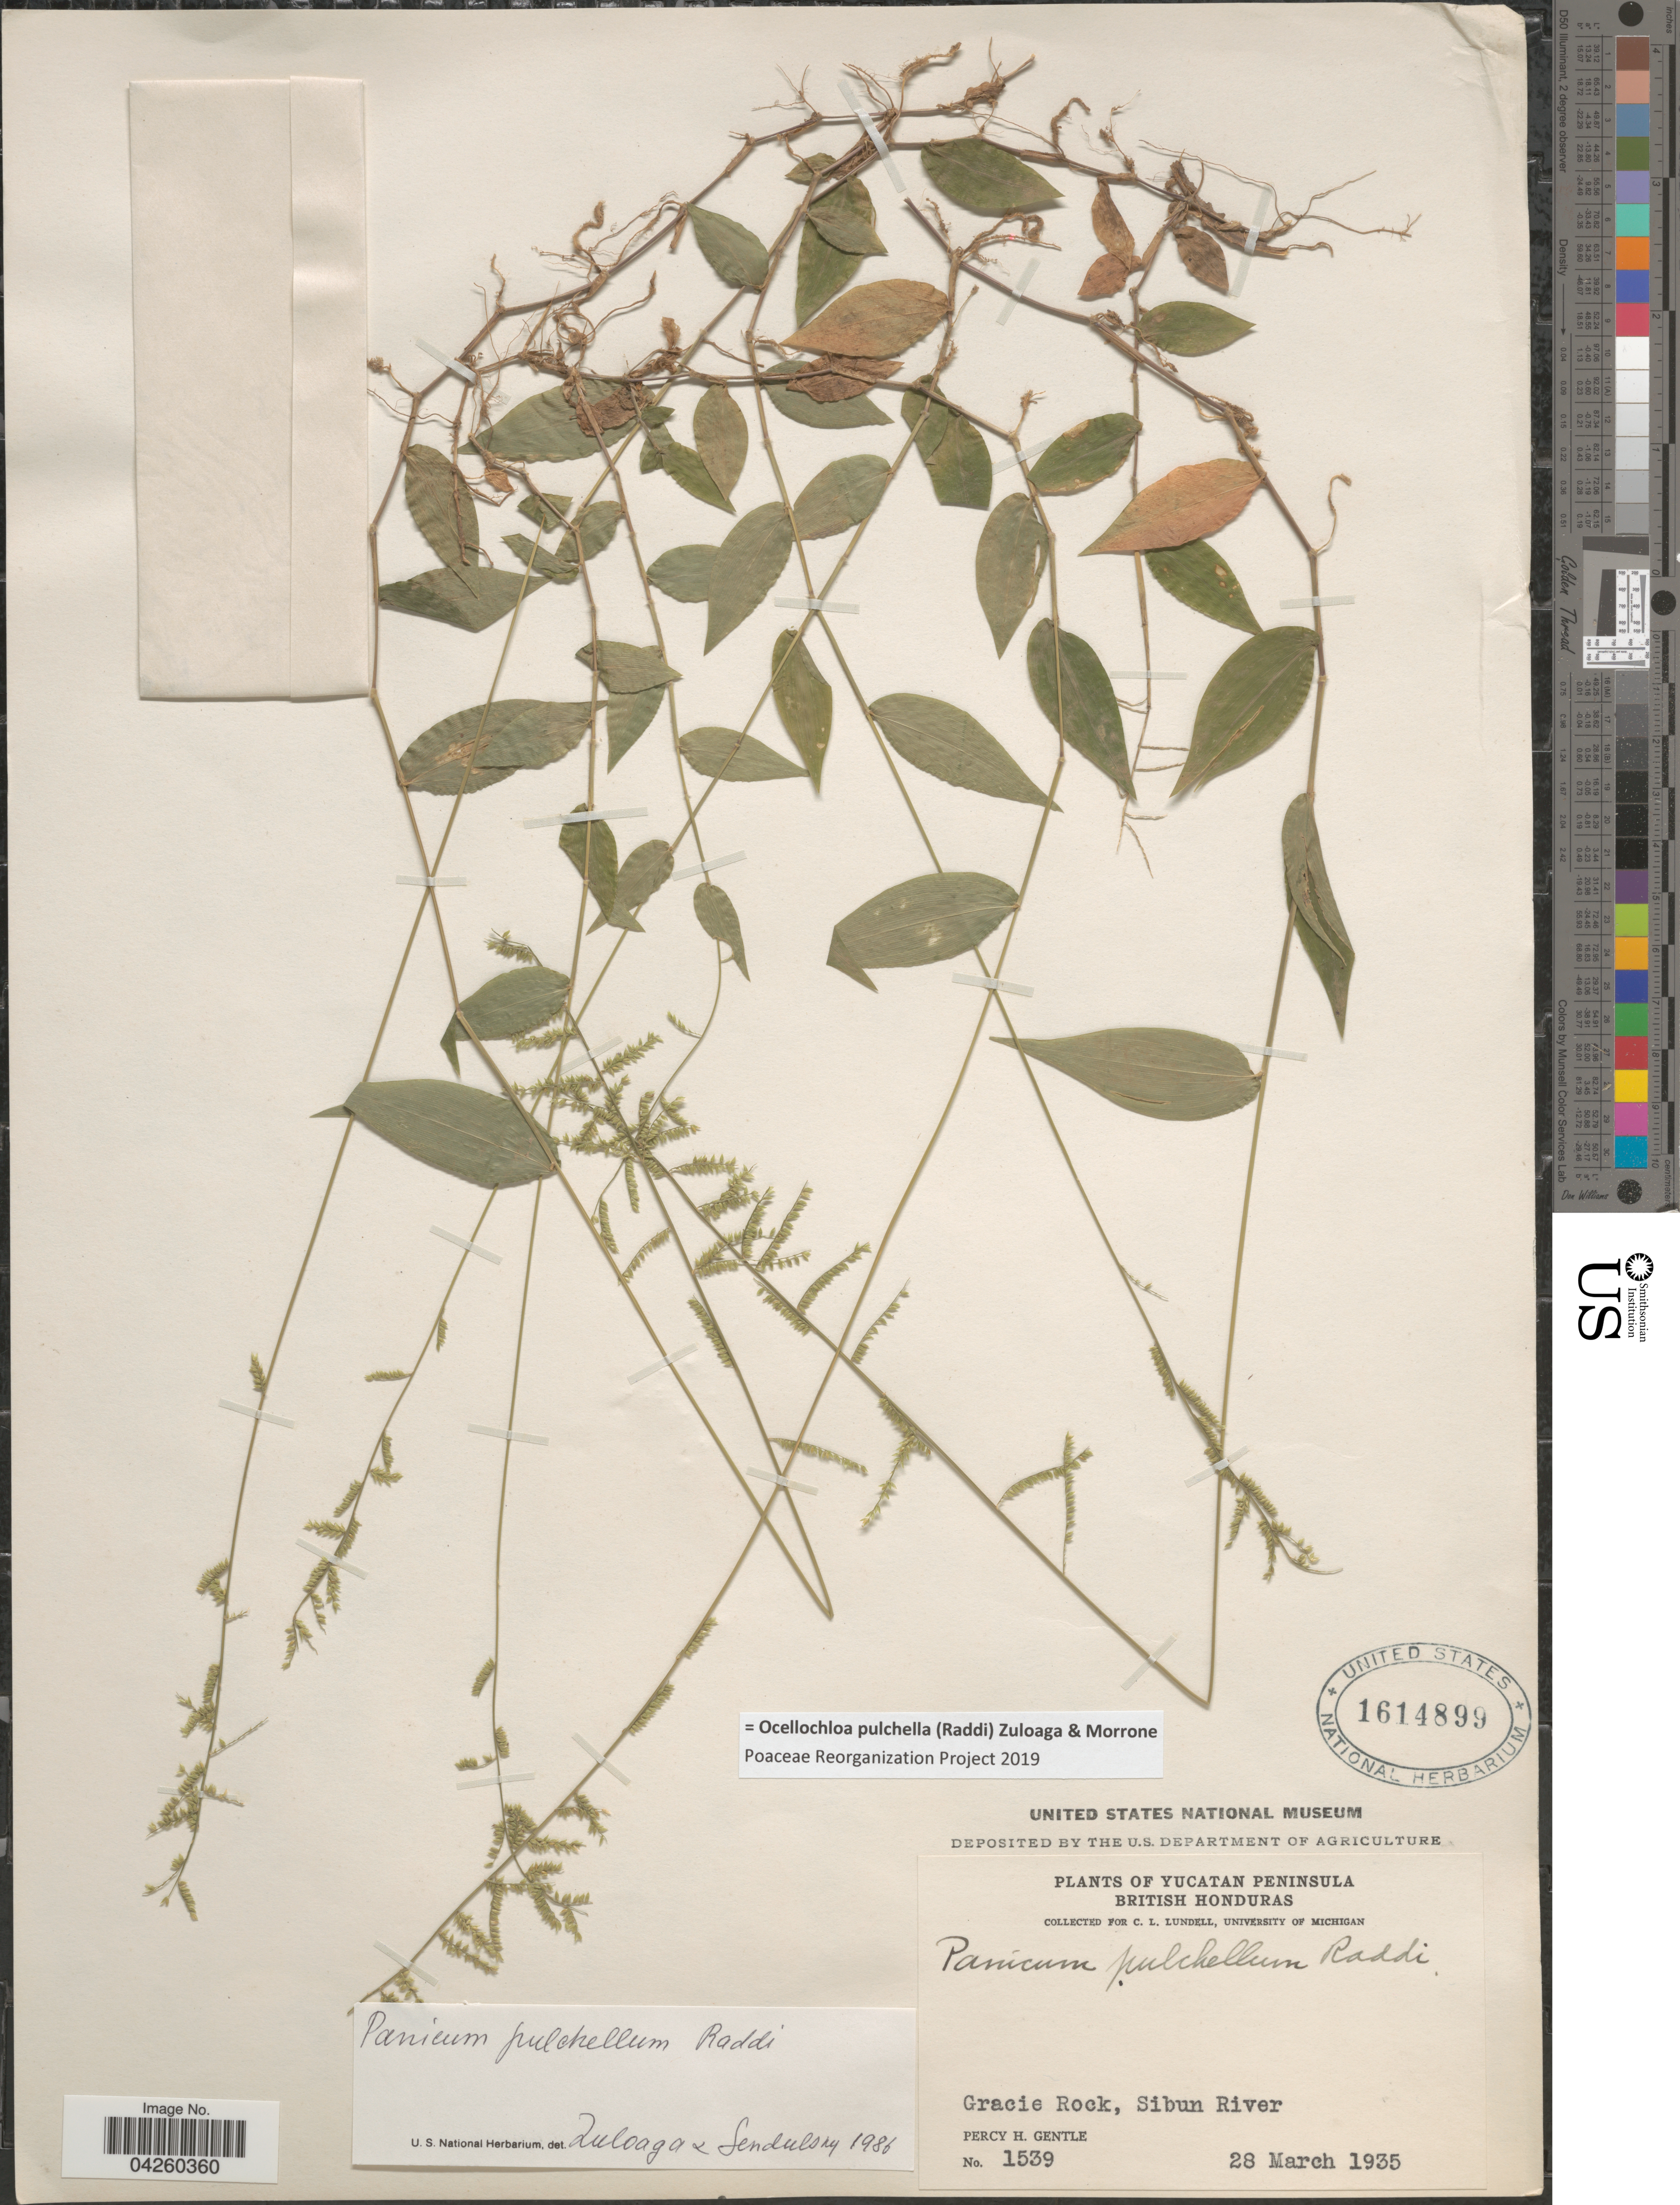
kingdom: Plantae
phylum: Tracheophyta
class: Liliopsida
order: Poales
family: Poaceae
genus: Ocellochloa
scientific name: Ocellochloa pulchella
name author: (Raddi) Zuloaga & Morrone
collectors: P. H. Gentle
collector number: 1539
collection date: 1935-03-28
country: Belize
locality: Yucatan Peninsula. British Honduras. Gracie Rock, Sibun River.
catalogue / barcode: US 1614899